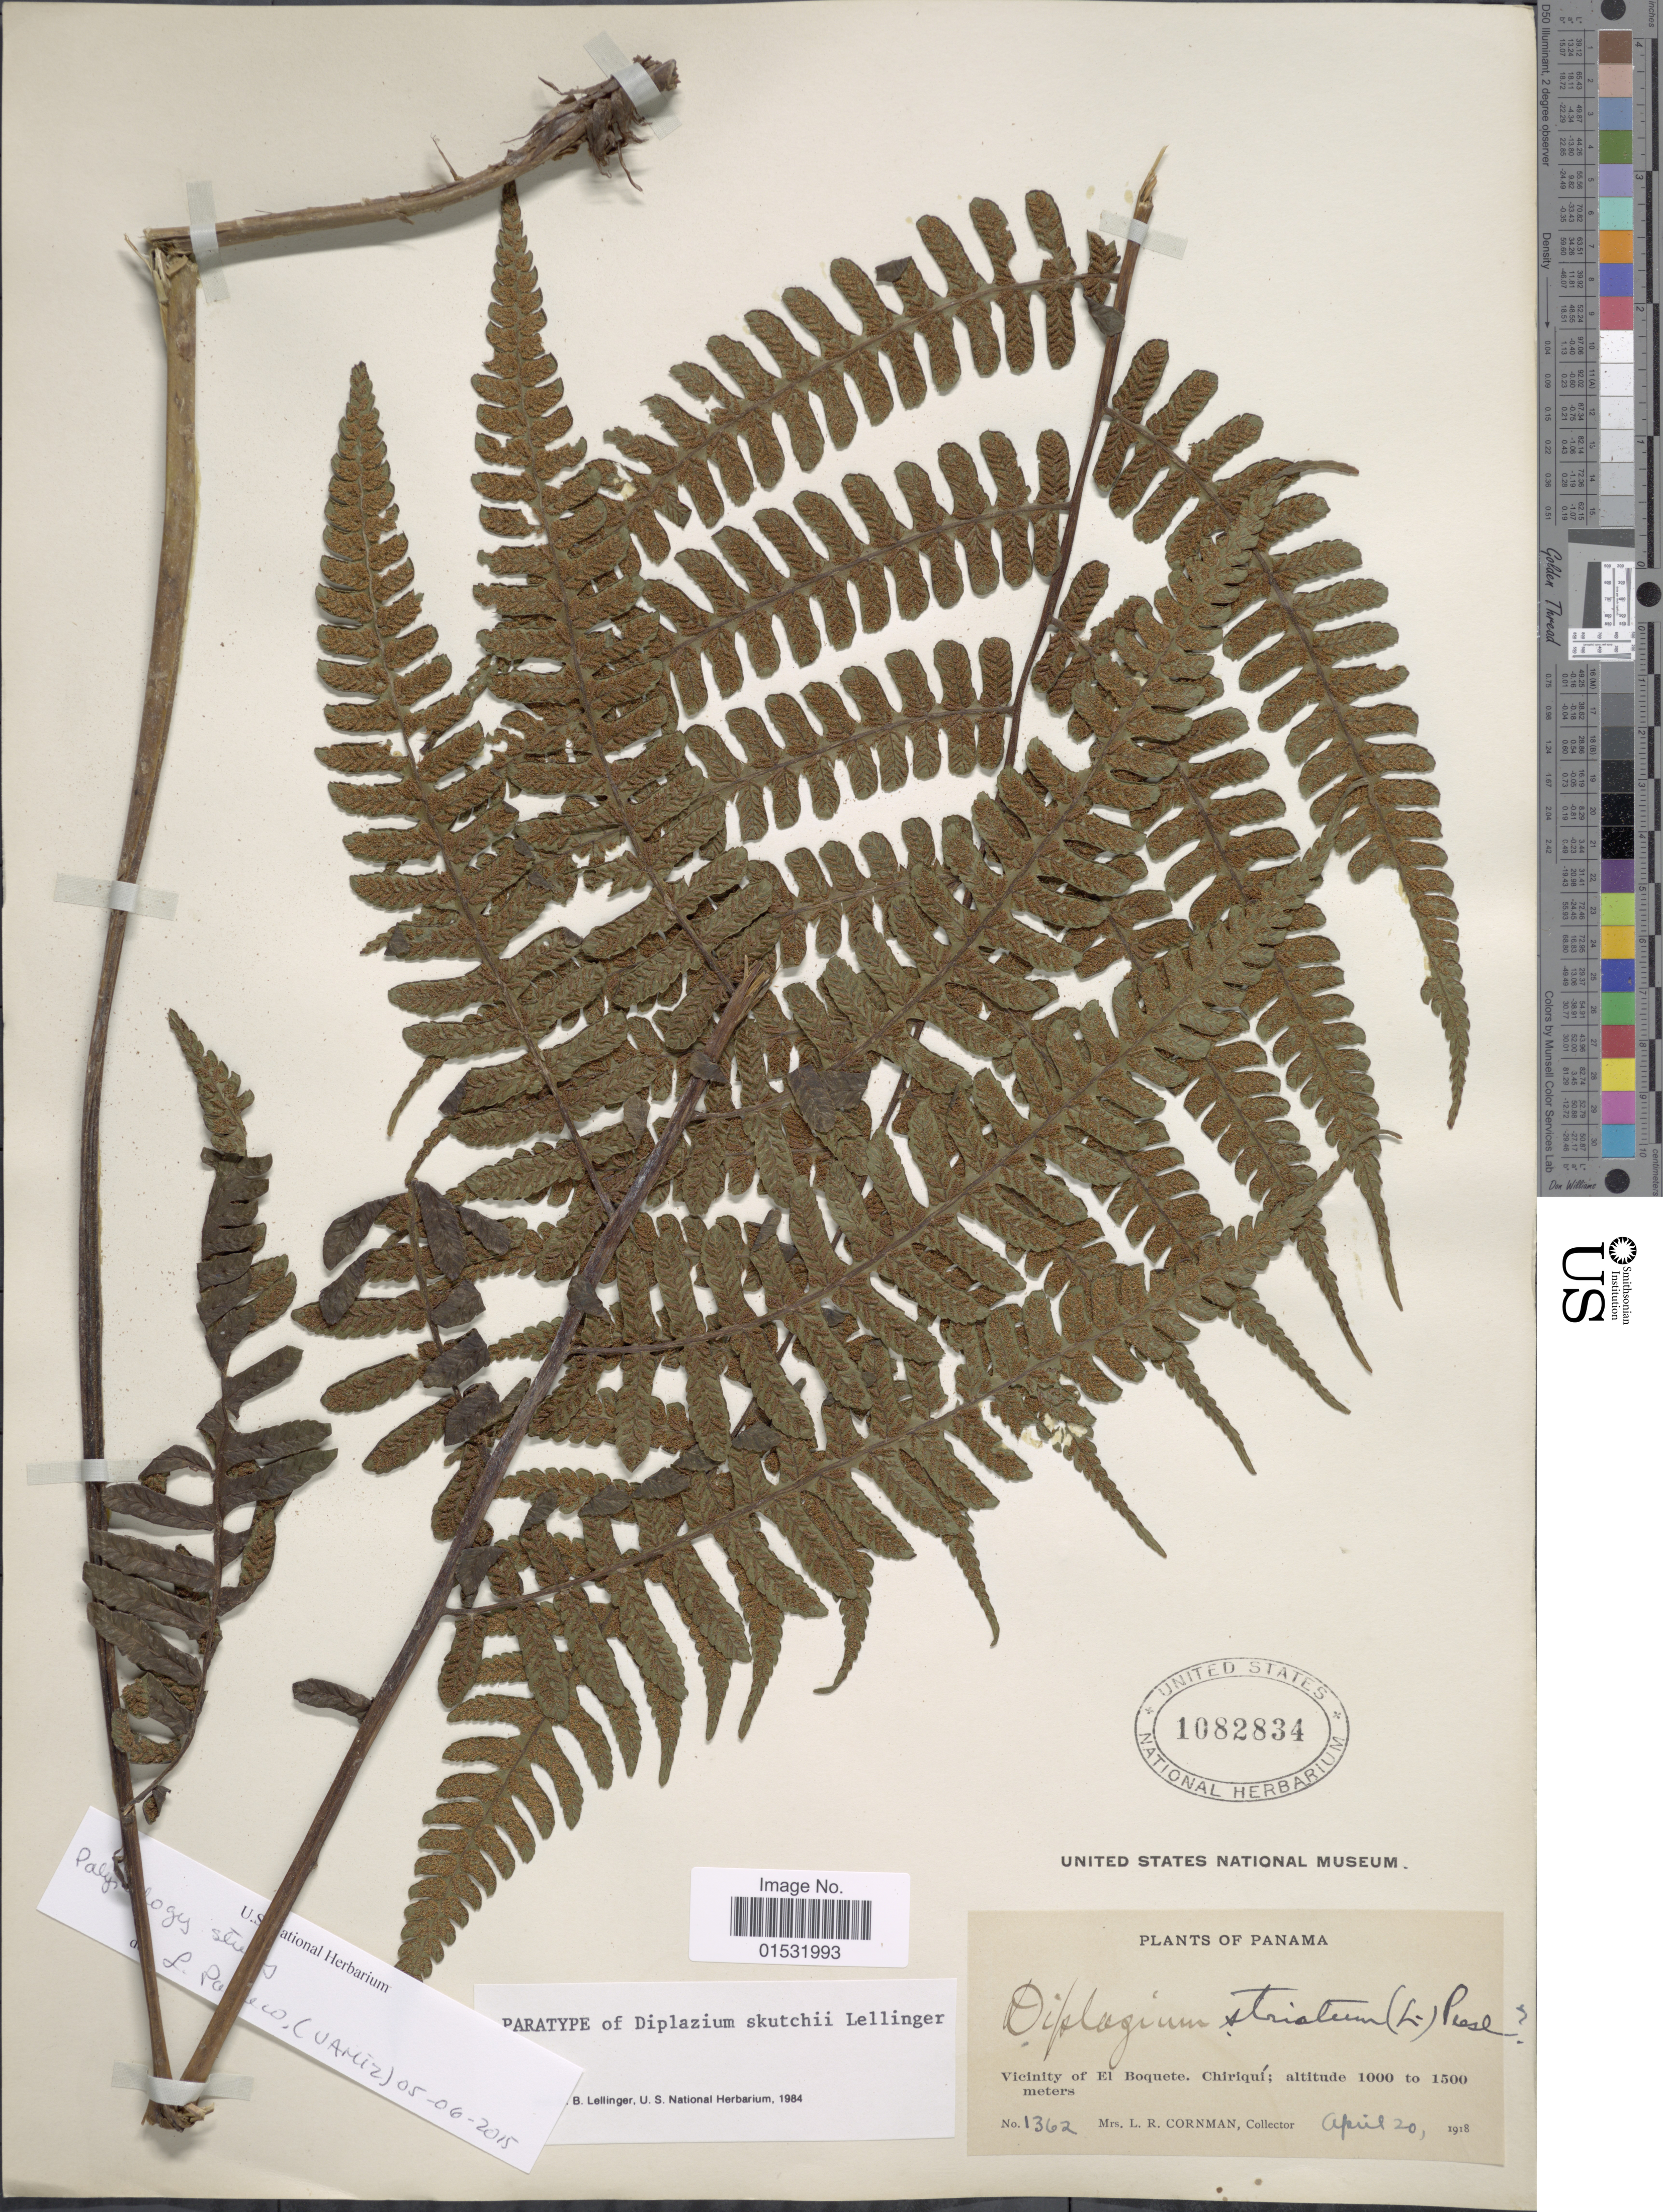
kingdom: Plantae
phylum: Tracheophyta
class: Polypodiopsida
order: Polypodiales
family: Athyriaceae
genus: Diplazium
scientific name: Diplazium skutchii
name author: Lellinger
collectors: L. Cornman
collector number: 1362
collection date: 1918-04-20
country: Panama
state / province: Chiriqui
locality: Vicinity of El Boquete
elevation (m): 1000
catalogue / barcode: US 1082834